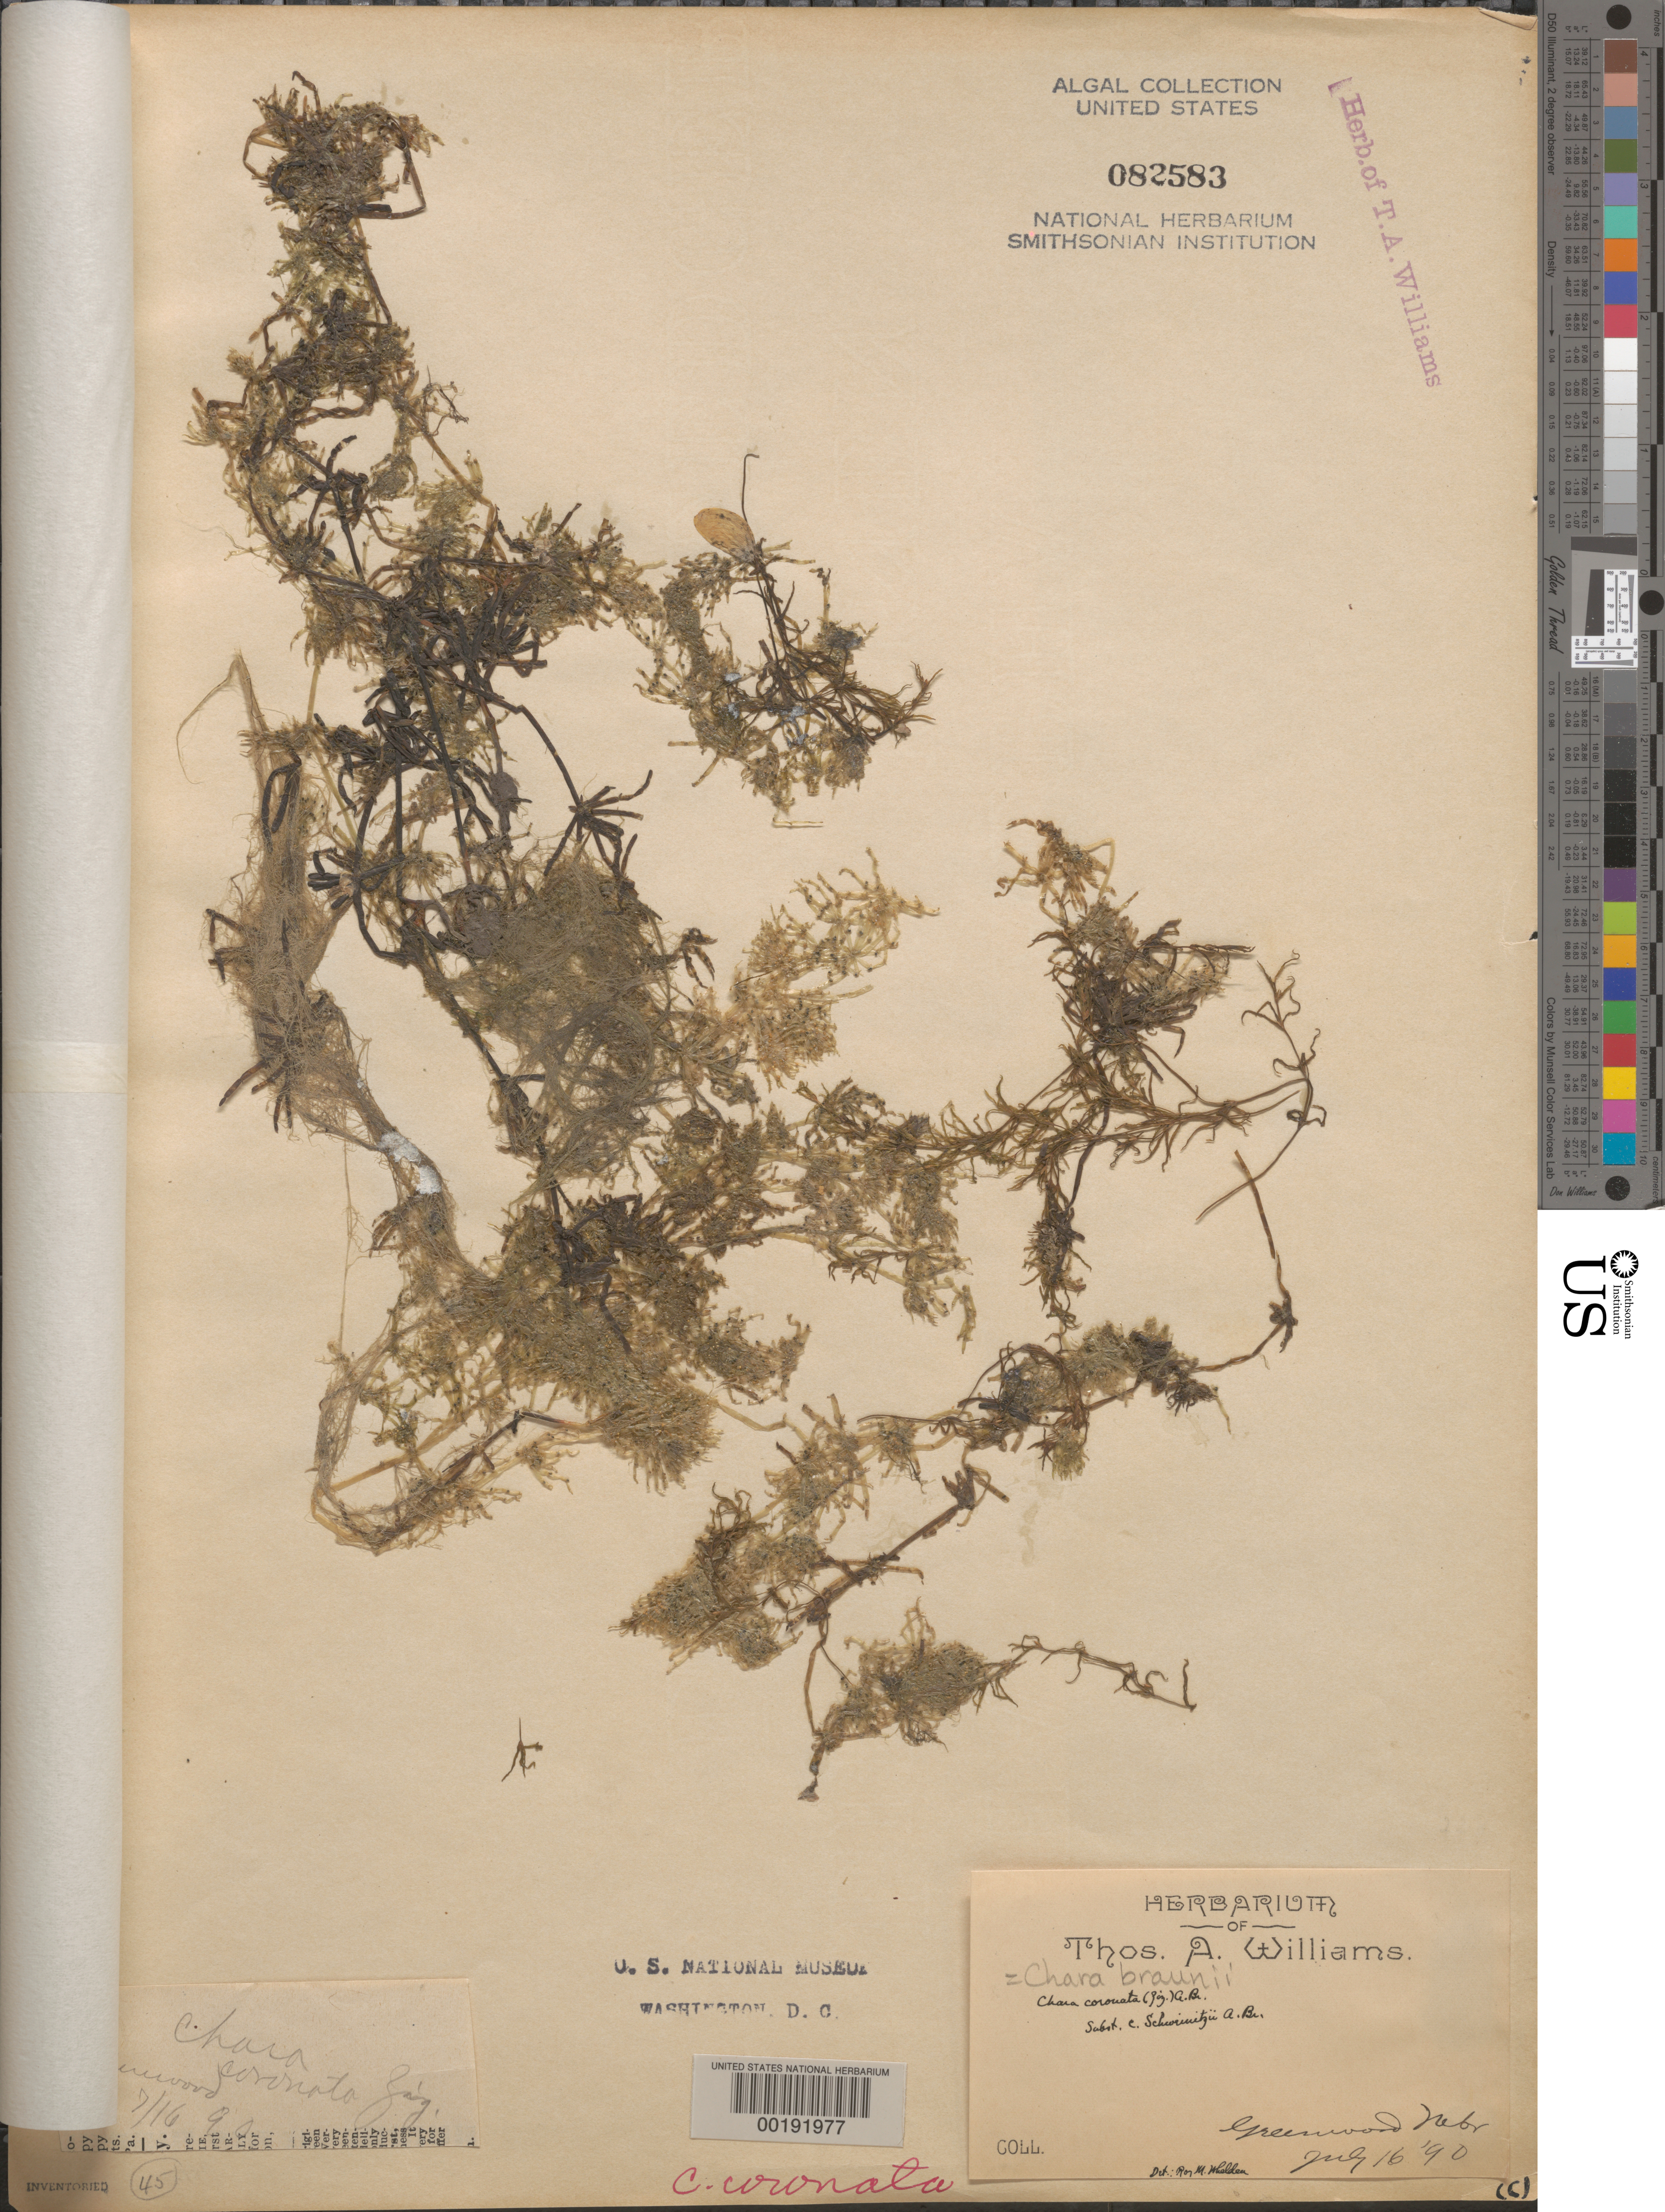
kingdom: Plantae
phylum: Charophyta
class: Charophyceae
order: Charales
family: Characeae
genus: Chara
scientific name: Chara braunii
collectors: T. A. Williams (herbarium)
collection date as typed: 16 Jul 1890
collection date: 1890-07-16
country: United States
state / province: Nebraska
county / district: Cass County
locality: Greenwood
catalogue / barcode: US 82583